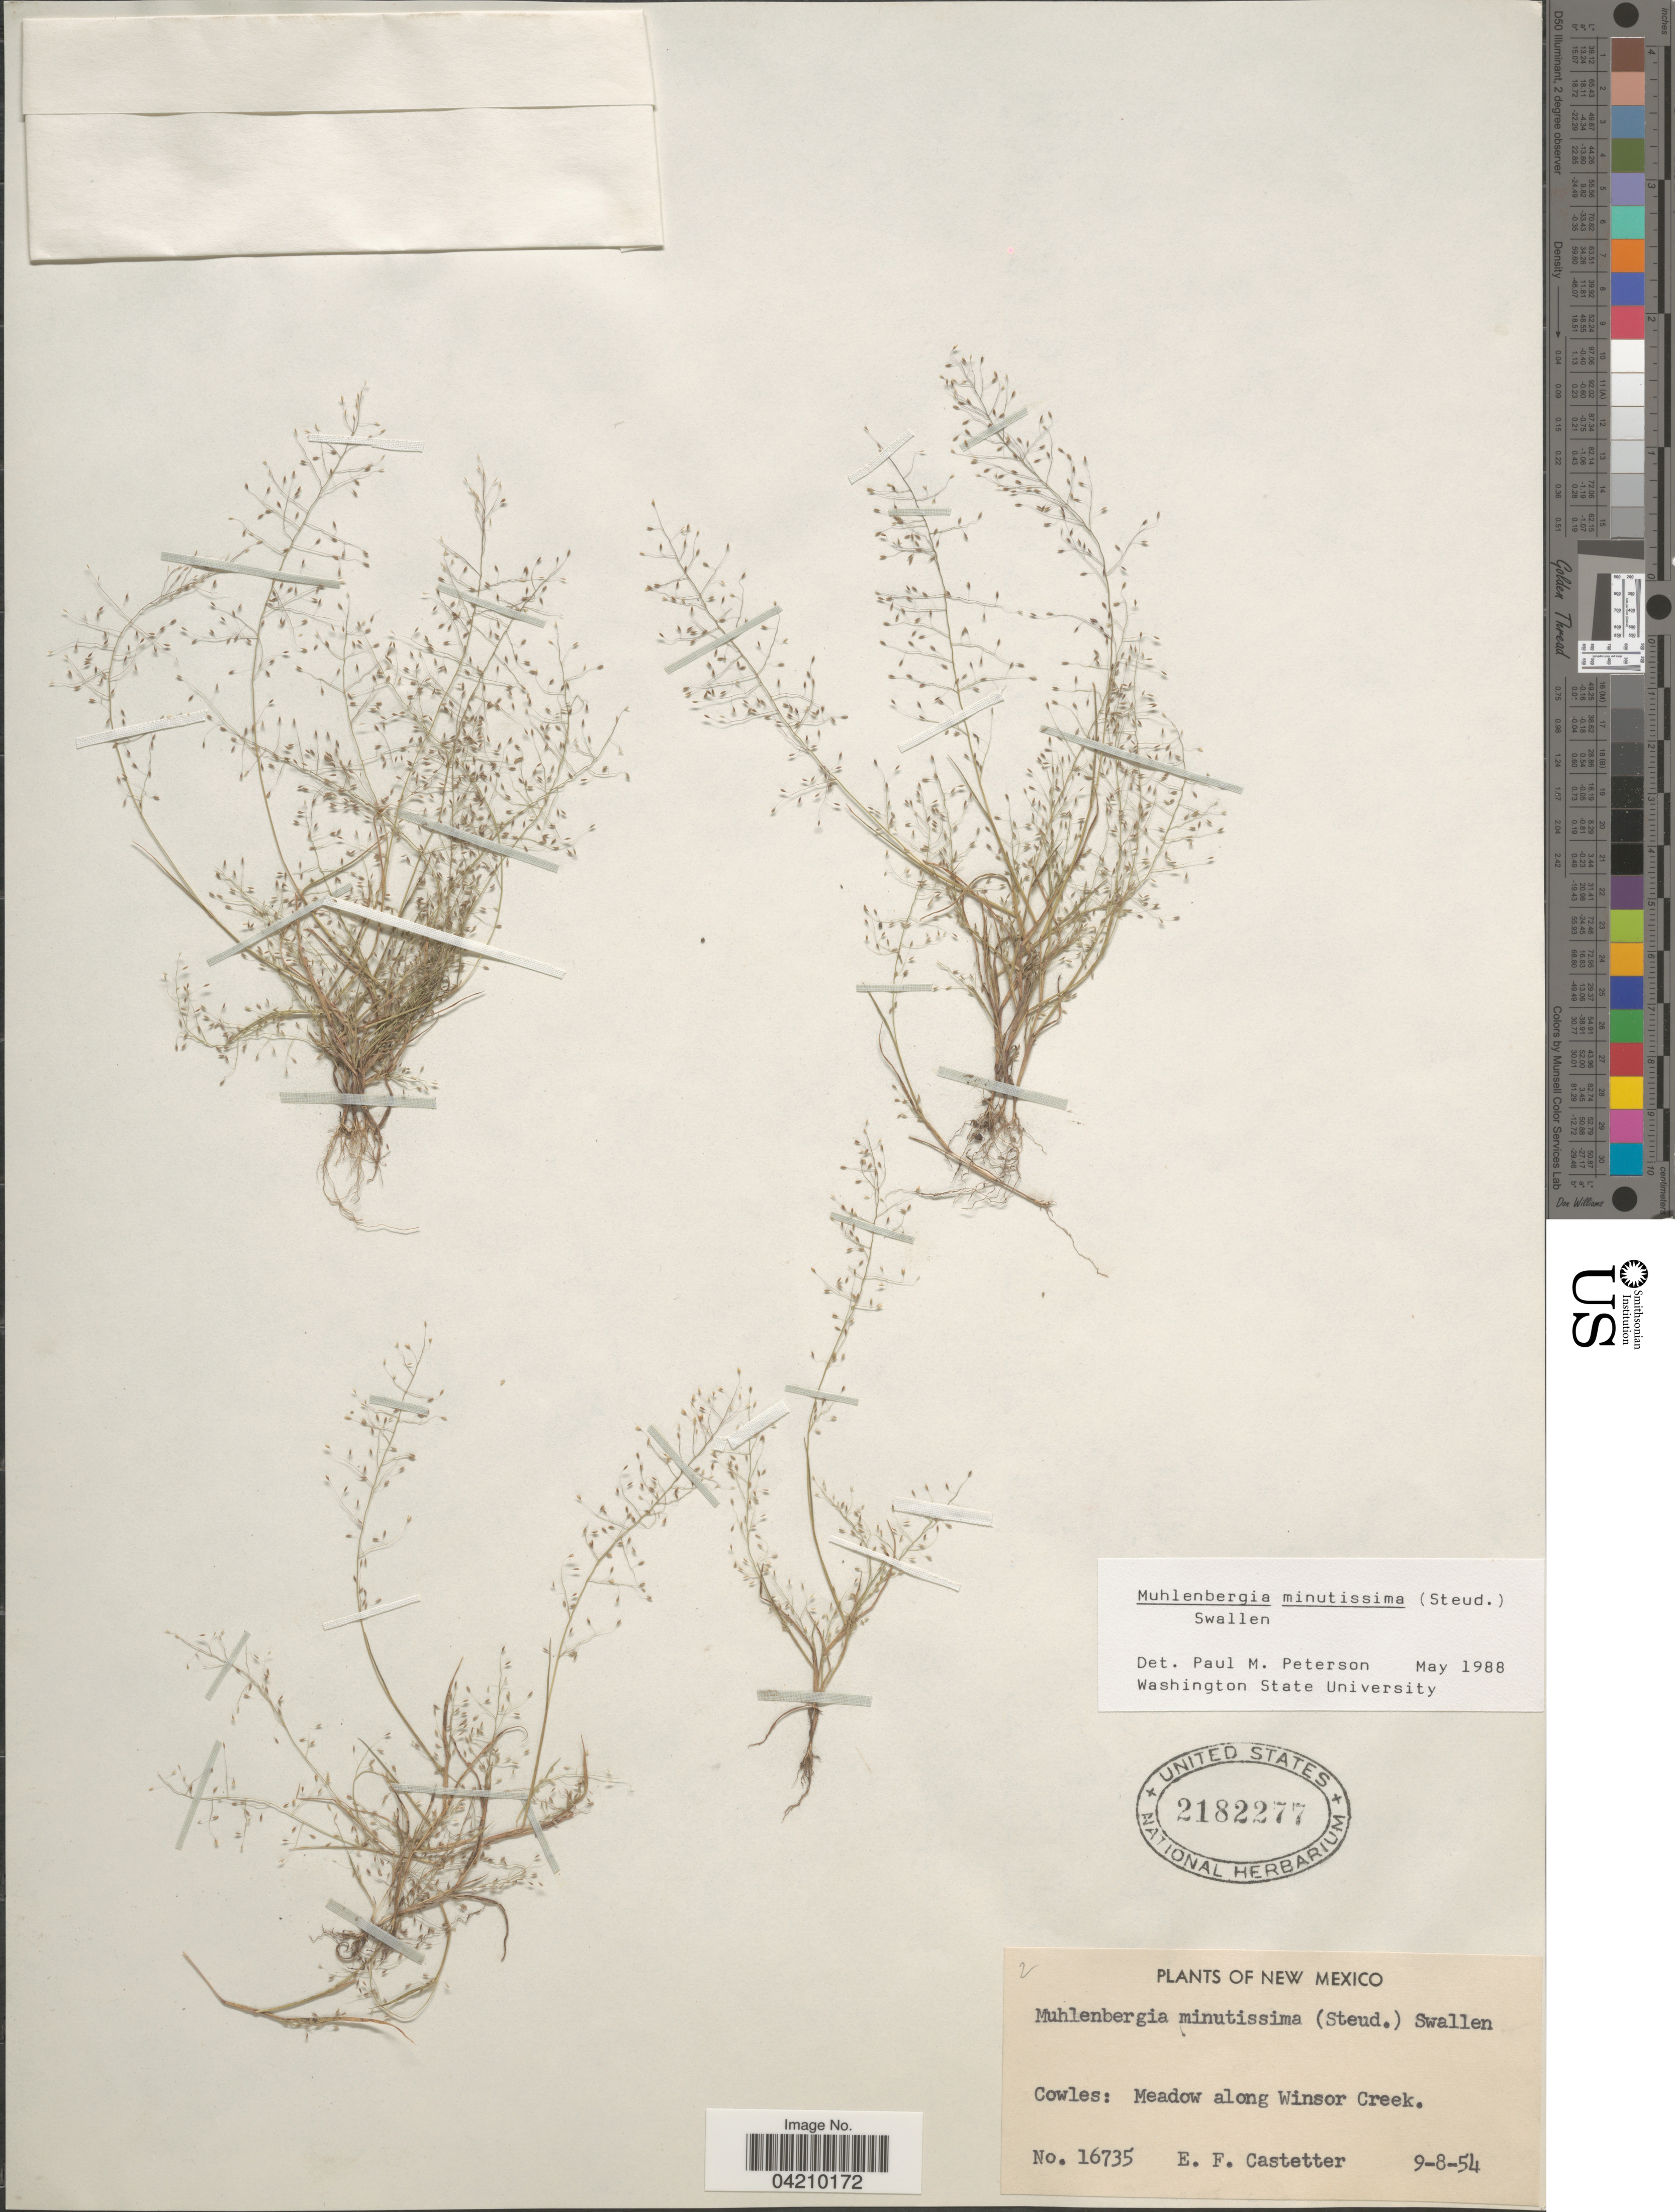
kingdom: Plantae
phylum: Tracheophyta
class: Liliopsida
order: Poales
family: Poaceae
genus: Muhlenbergia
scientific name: Muhlenbergia minutissima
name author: (Steud.) Swallen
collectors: E. F. Castetter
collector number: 16735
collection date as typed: Transcribed d/m/y: 8/9/54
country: United States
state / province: New Mexico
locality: Cowle: Meadow along Winsor Creek.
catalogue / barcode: US 2182277